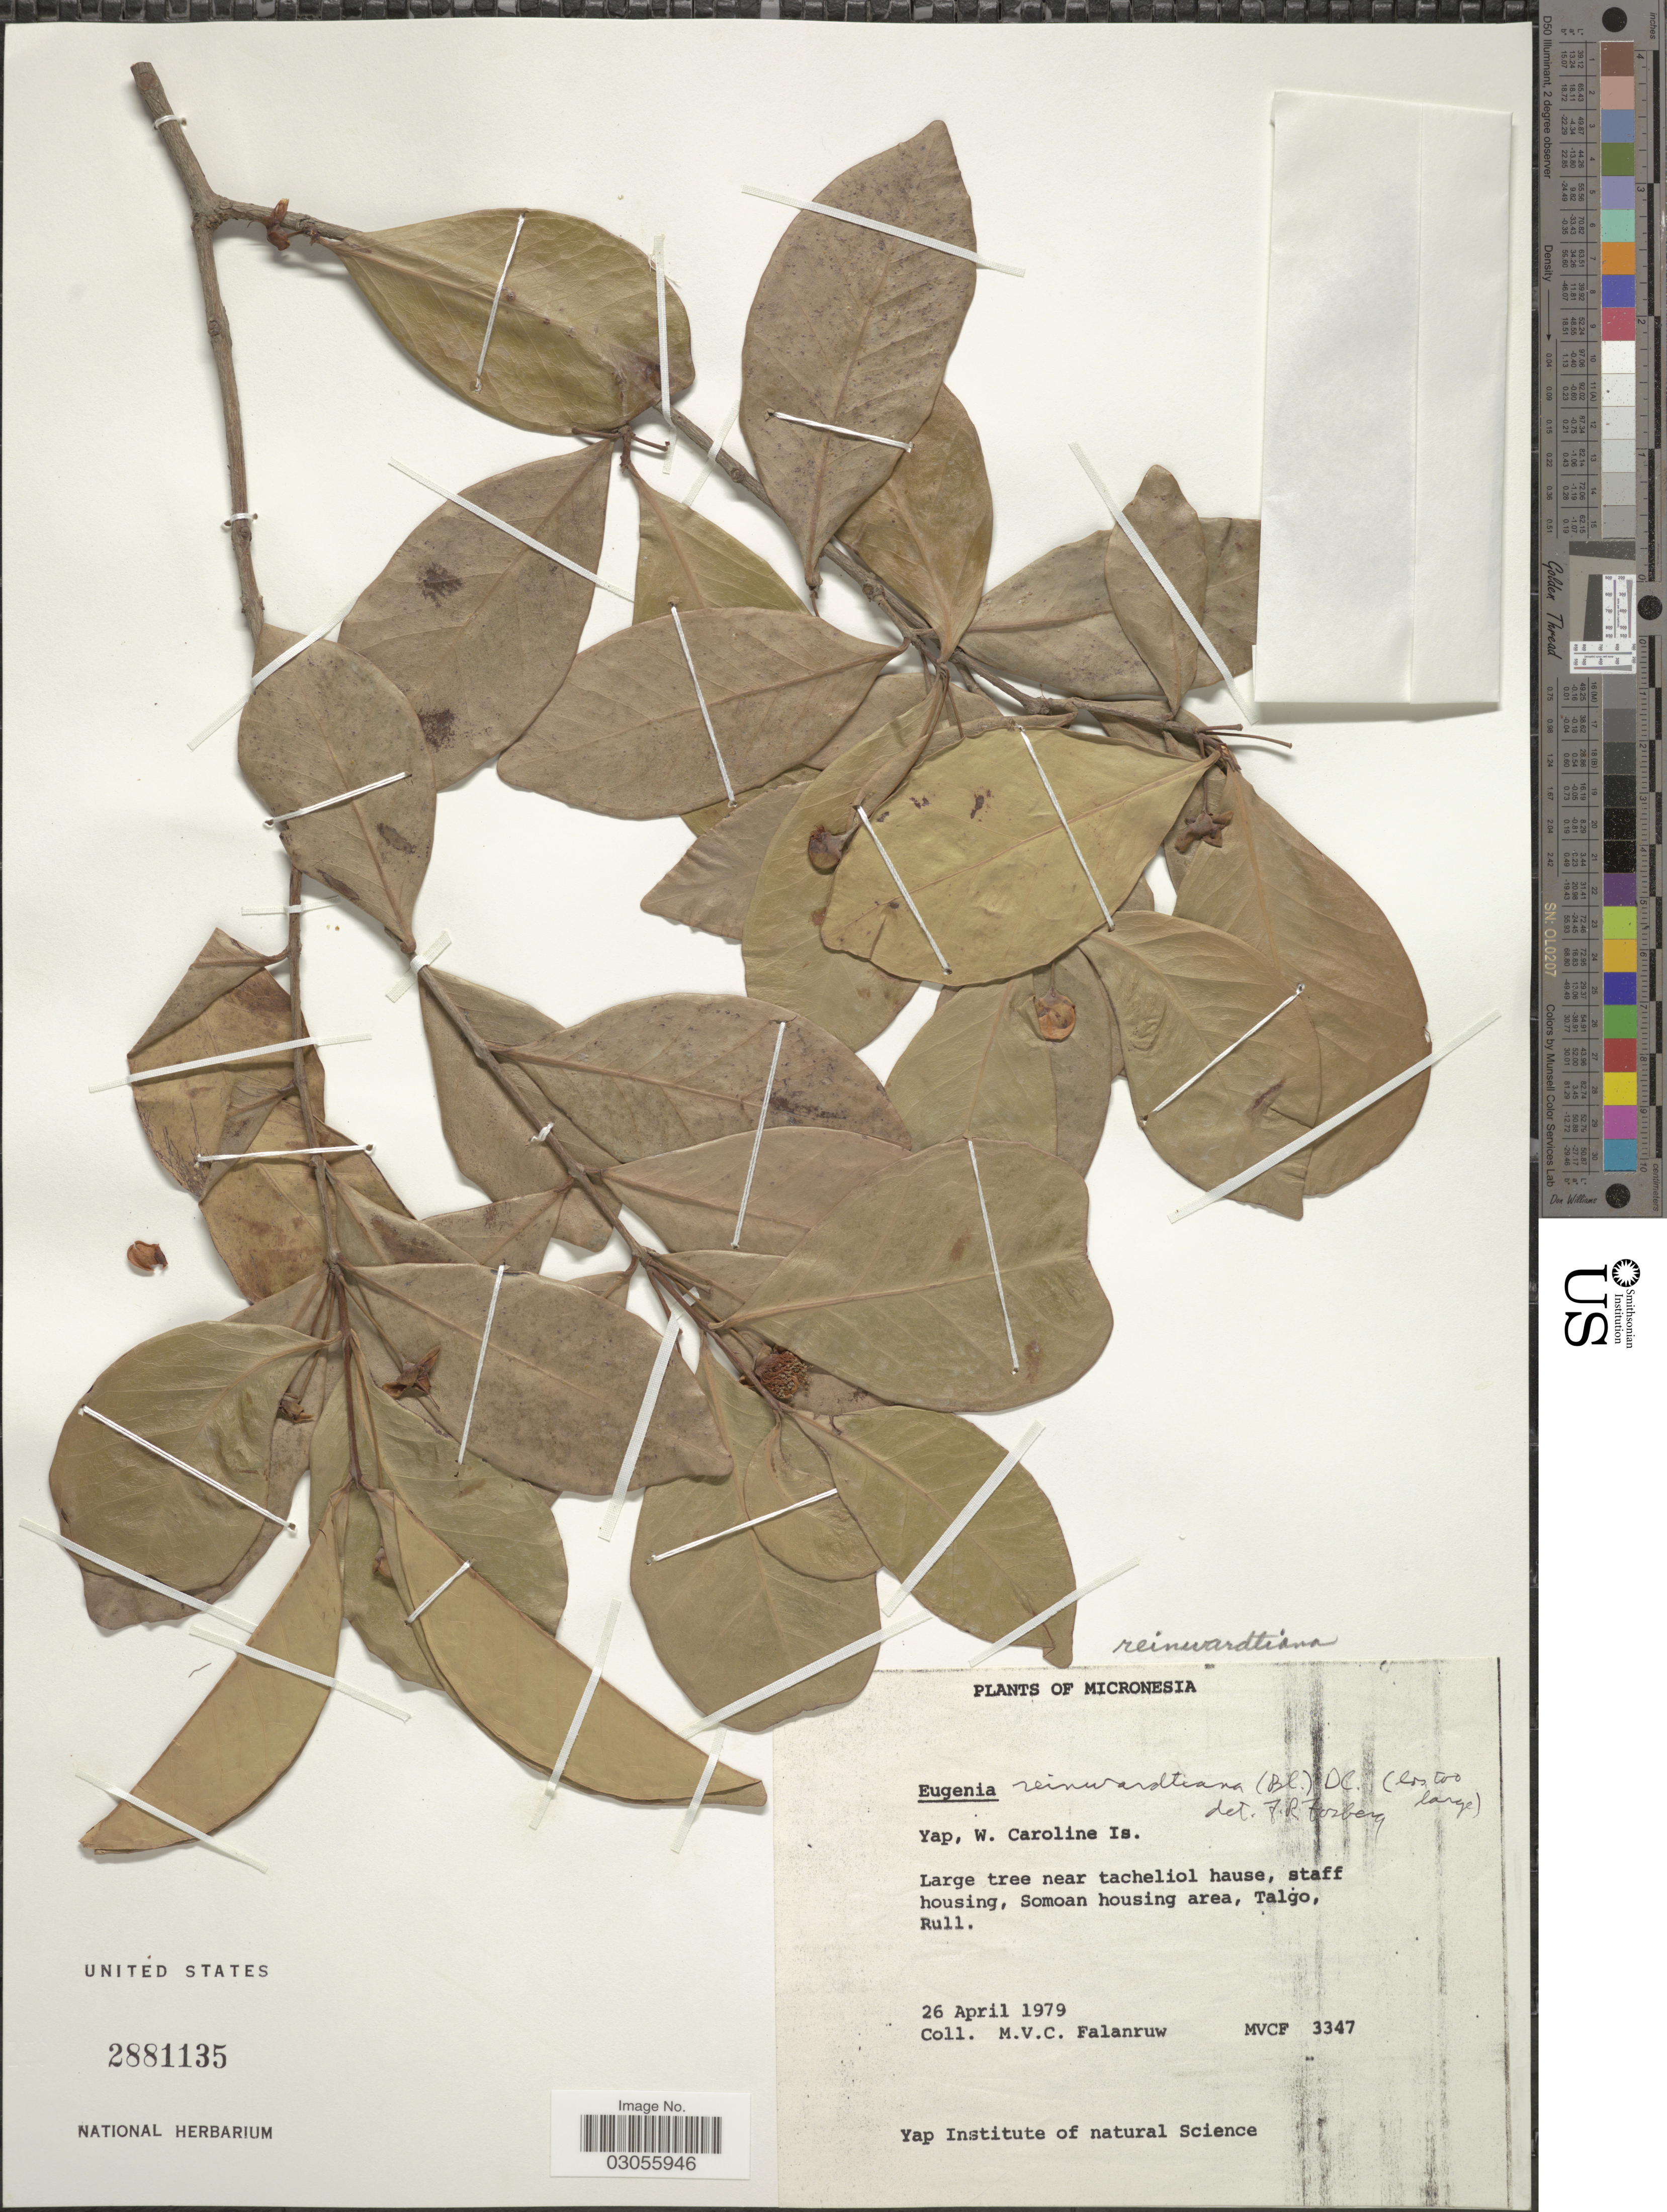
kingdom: Plantae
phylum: Tracheophyta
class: Magnoliopsida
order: Myrtales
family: Myrtaceae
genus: Eugenia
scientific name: Eugenia reinwardtiana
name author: (Blume) DC.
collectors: M. V. Falanruw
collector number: MVCF 3347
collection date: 1979-04-26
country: Micronesia, Federated States of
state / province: Yap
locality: Micronesia. W. Caroline Is. Near tacheliol house, staff housing, Somoan housing area, Talgo, Rull.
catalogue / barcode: US 2881135